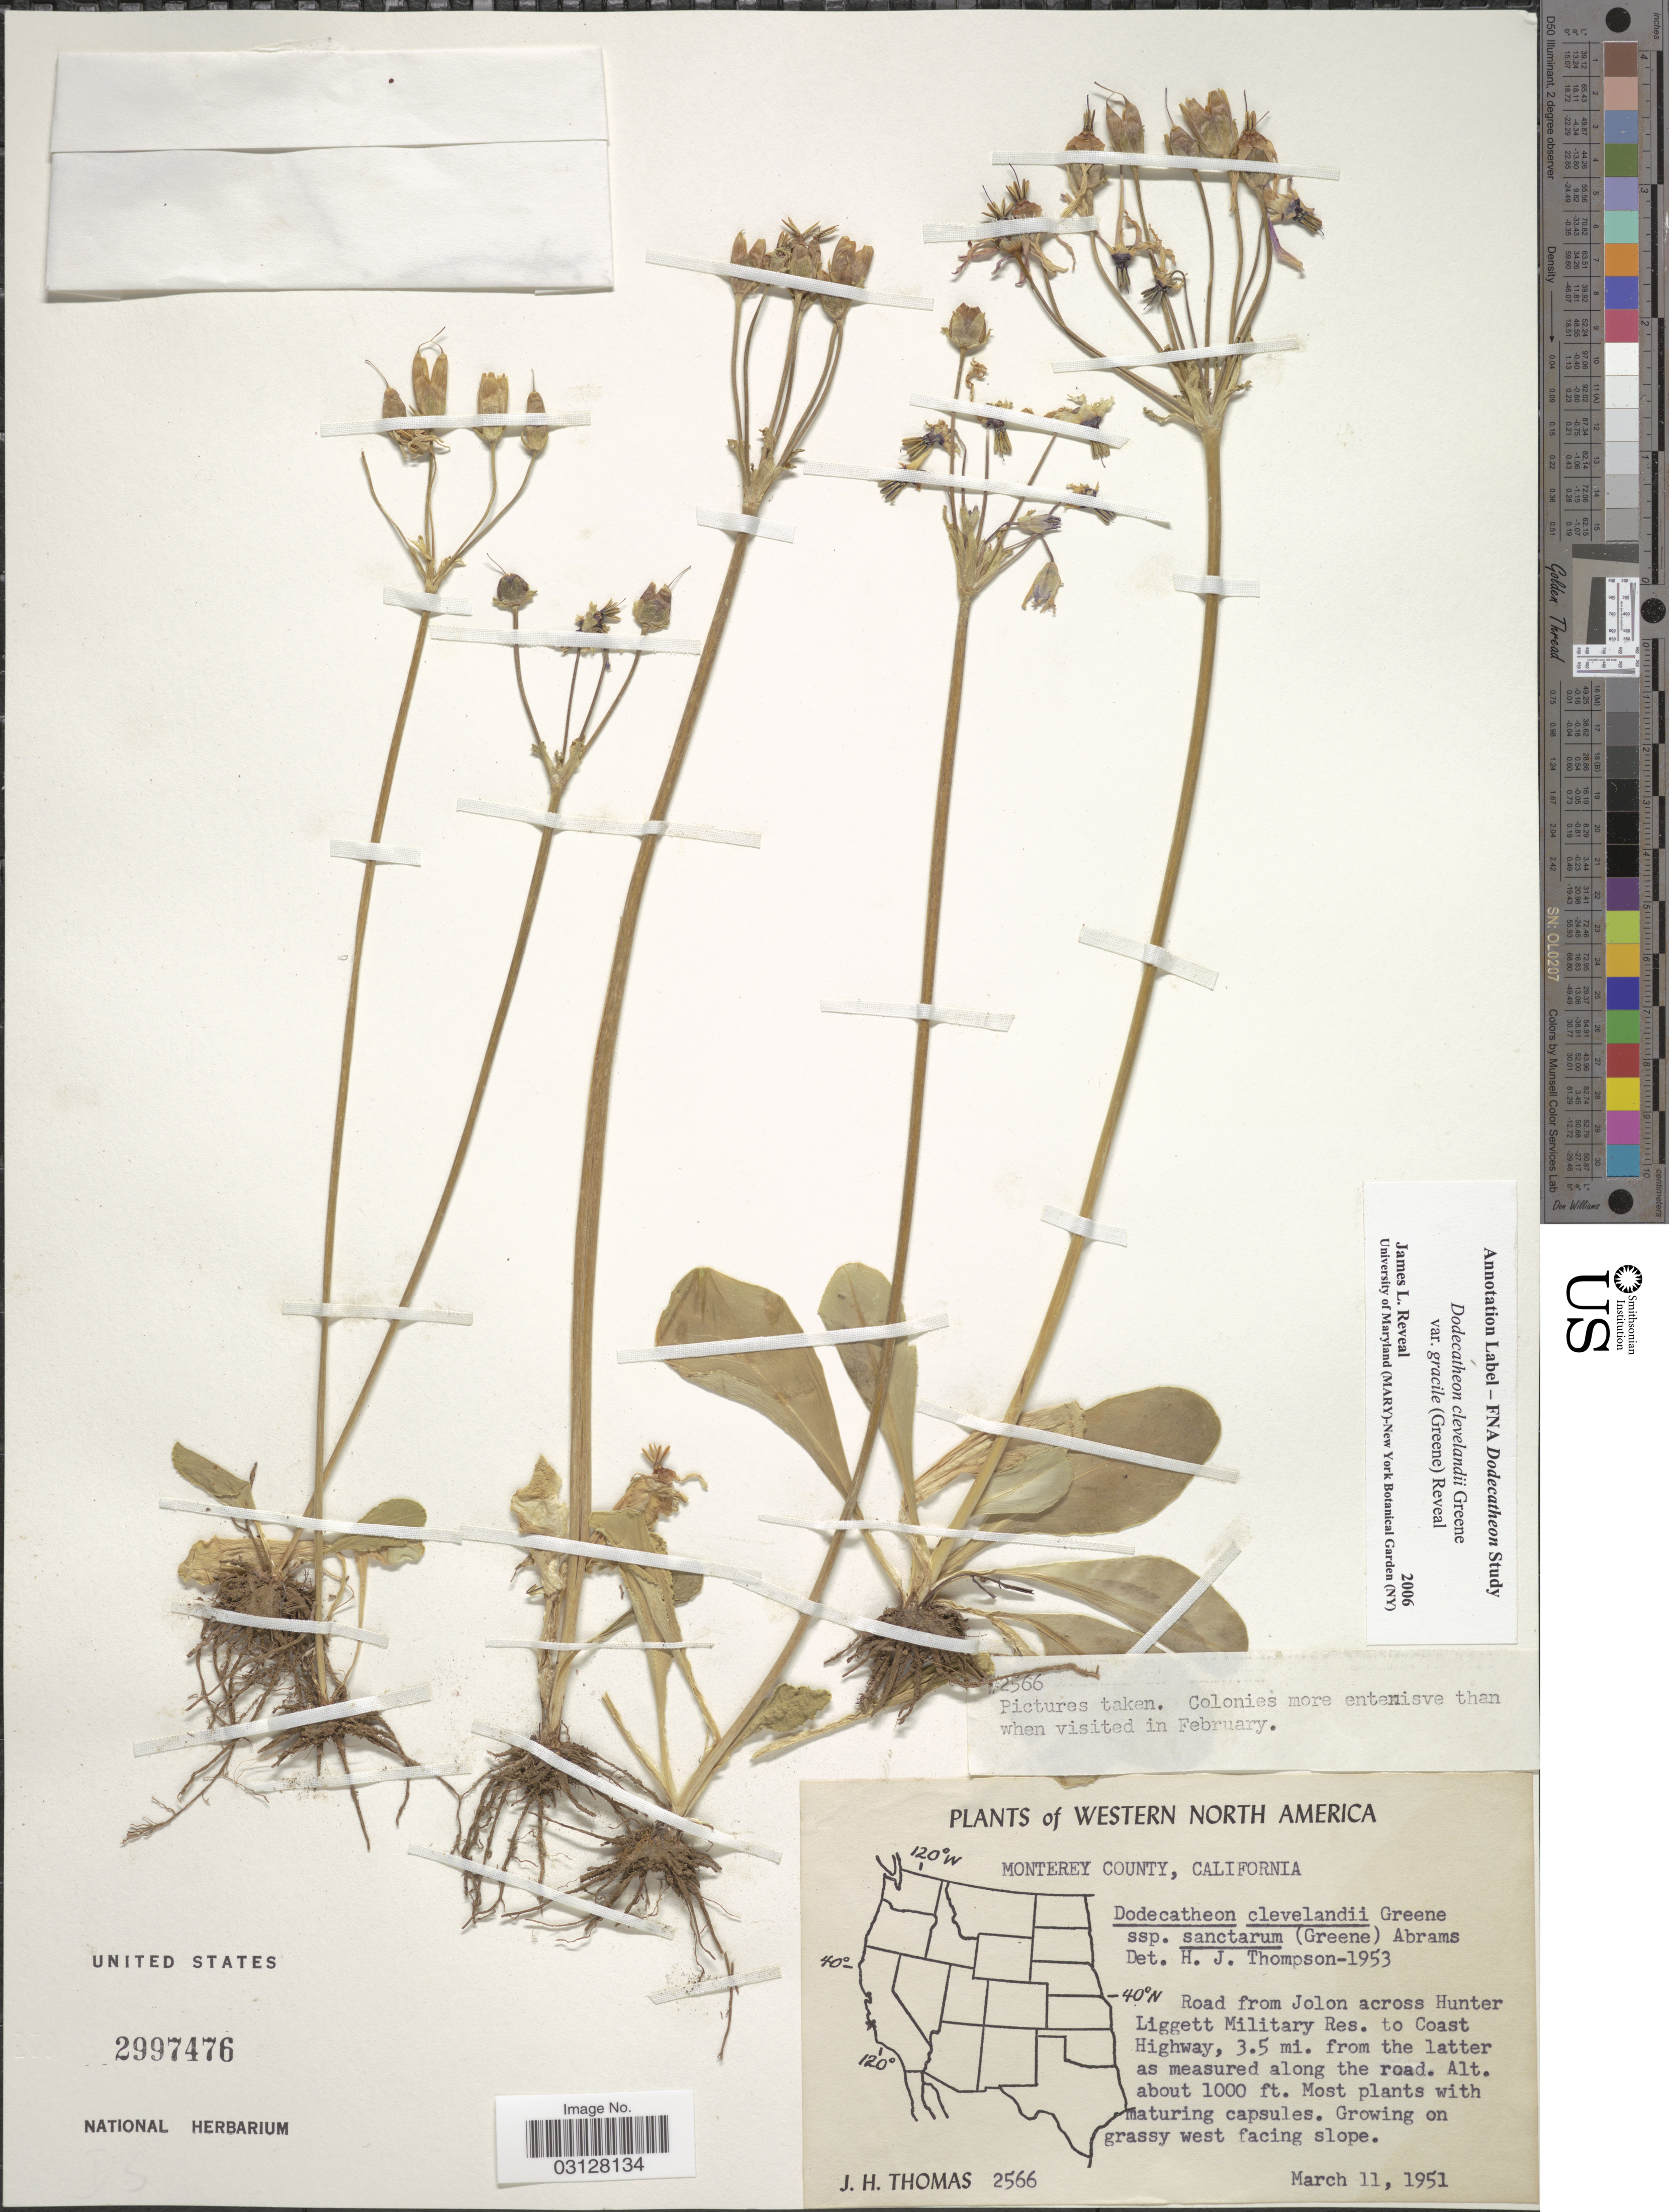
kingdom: Plantae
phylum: Tracheophyta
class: Magnoliopsida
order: Ericales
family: Primulaceae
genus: Dodecatheon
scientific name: Dodecatheon clevelandii var. gracile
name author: (Greene) Reveal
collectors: J. H. Thomas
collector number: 2566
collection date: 1951-03-11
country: United States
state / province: California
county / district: Monterey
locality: Western North America. Monterey County. Road from Jolon across Hunter Liggett Military Res. to Coast Highway, 3.5 mi. from the latter as measured along the road.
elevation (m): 305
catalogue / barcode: US 2997476